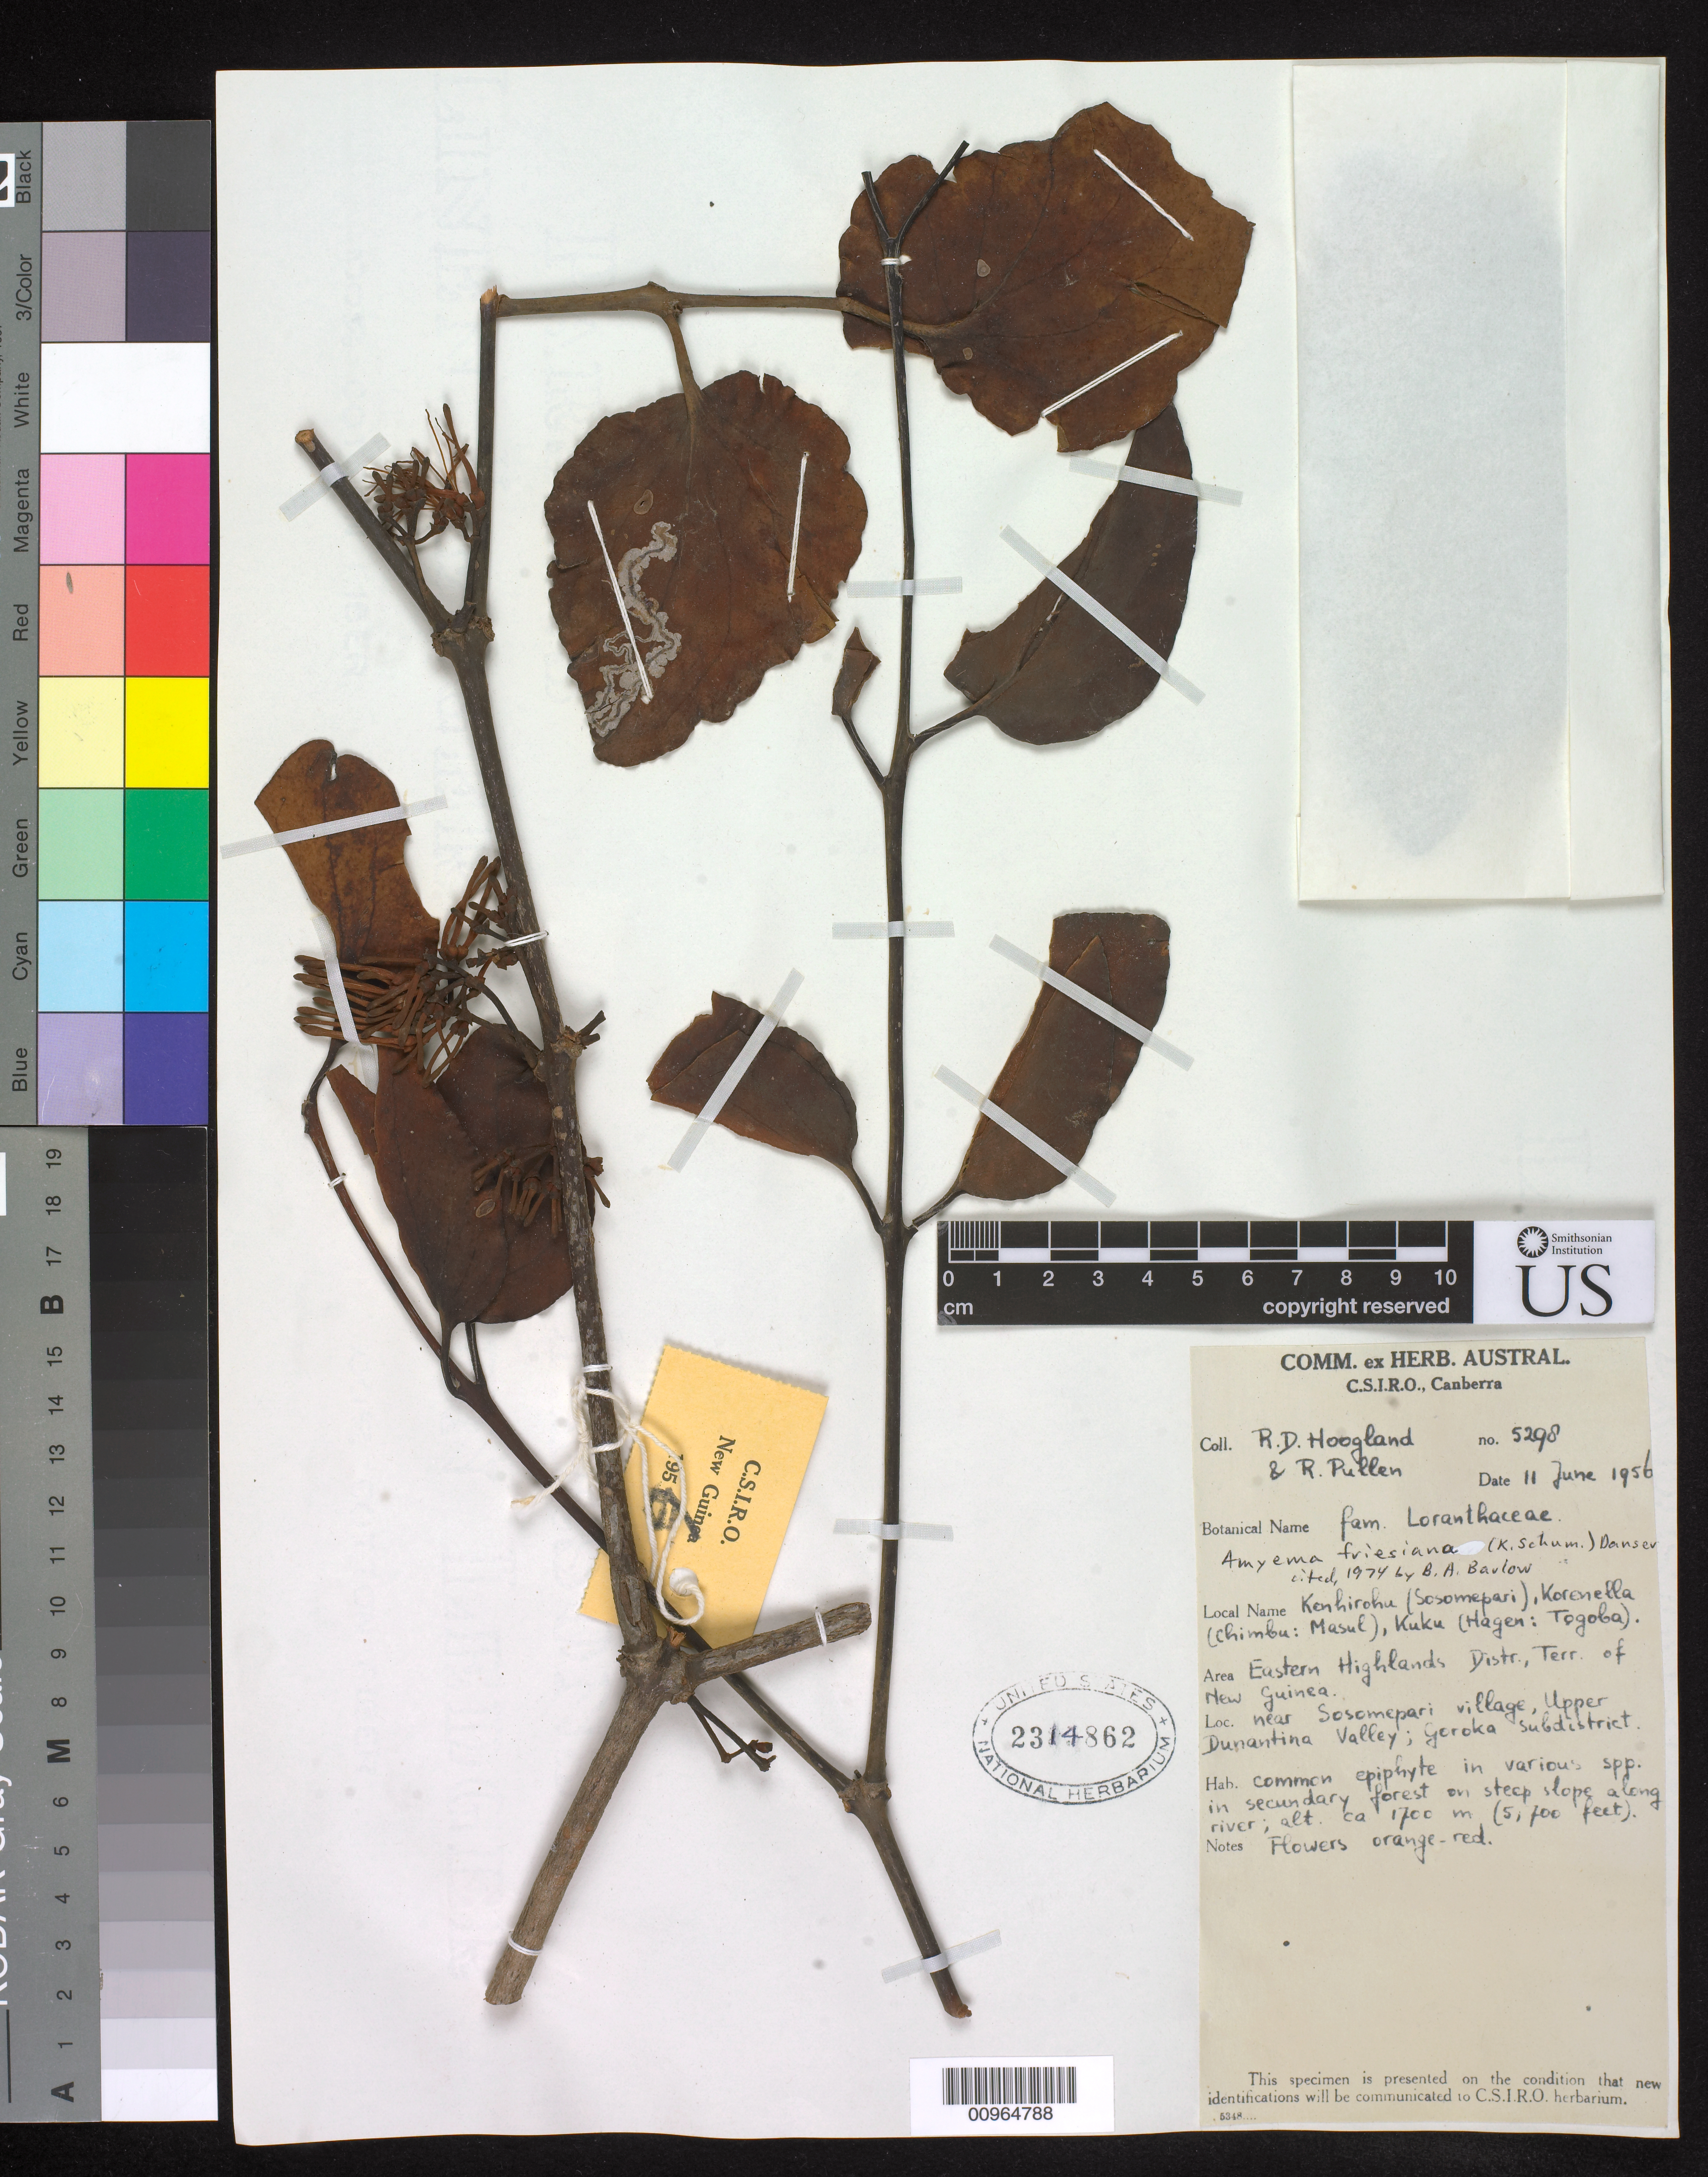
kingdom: Plantae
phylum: Tracheophyta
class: Magnoliopsida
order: Santalales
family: Loranthaceae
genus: Amyema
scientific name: Amyema friesiana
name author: (K. Schum.) Danser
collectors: R. D. Hoogland & R. Pullen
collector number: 5298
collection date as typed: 11 Jun 1956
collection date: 1956-06-11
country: Papua New Guinea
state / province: Eastern Highlands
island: New Guinea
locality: near Sosomepari village, Upper Dunantina Valley, Goroka Subistrict; in secondary forest on steep slope along river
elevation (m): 1700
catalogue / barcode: US 2314862